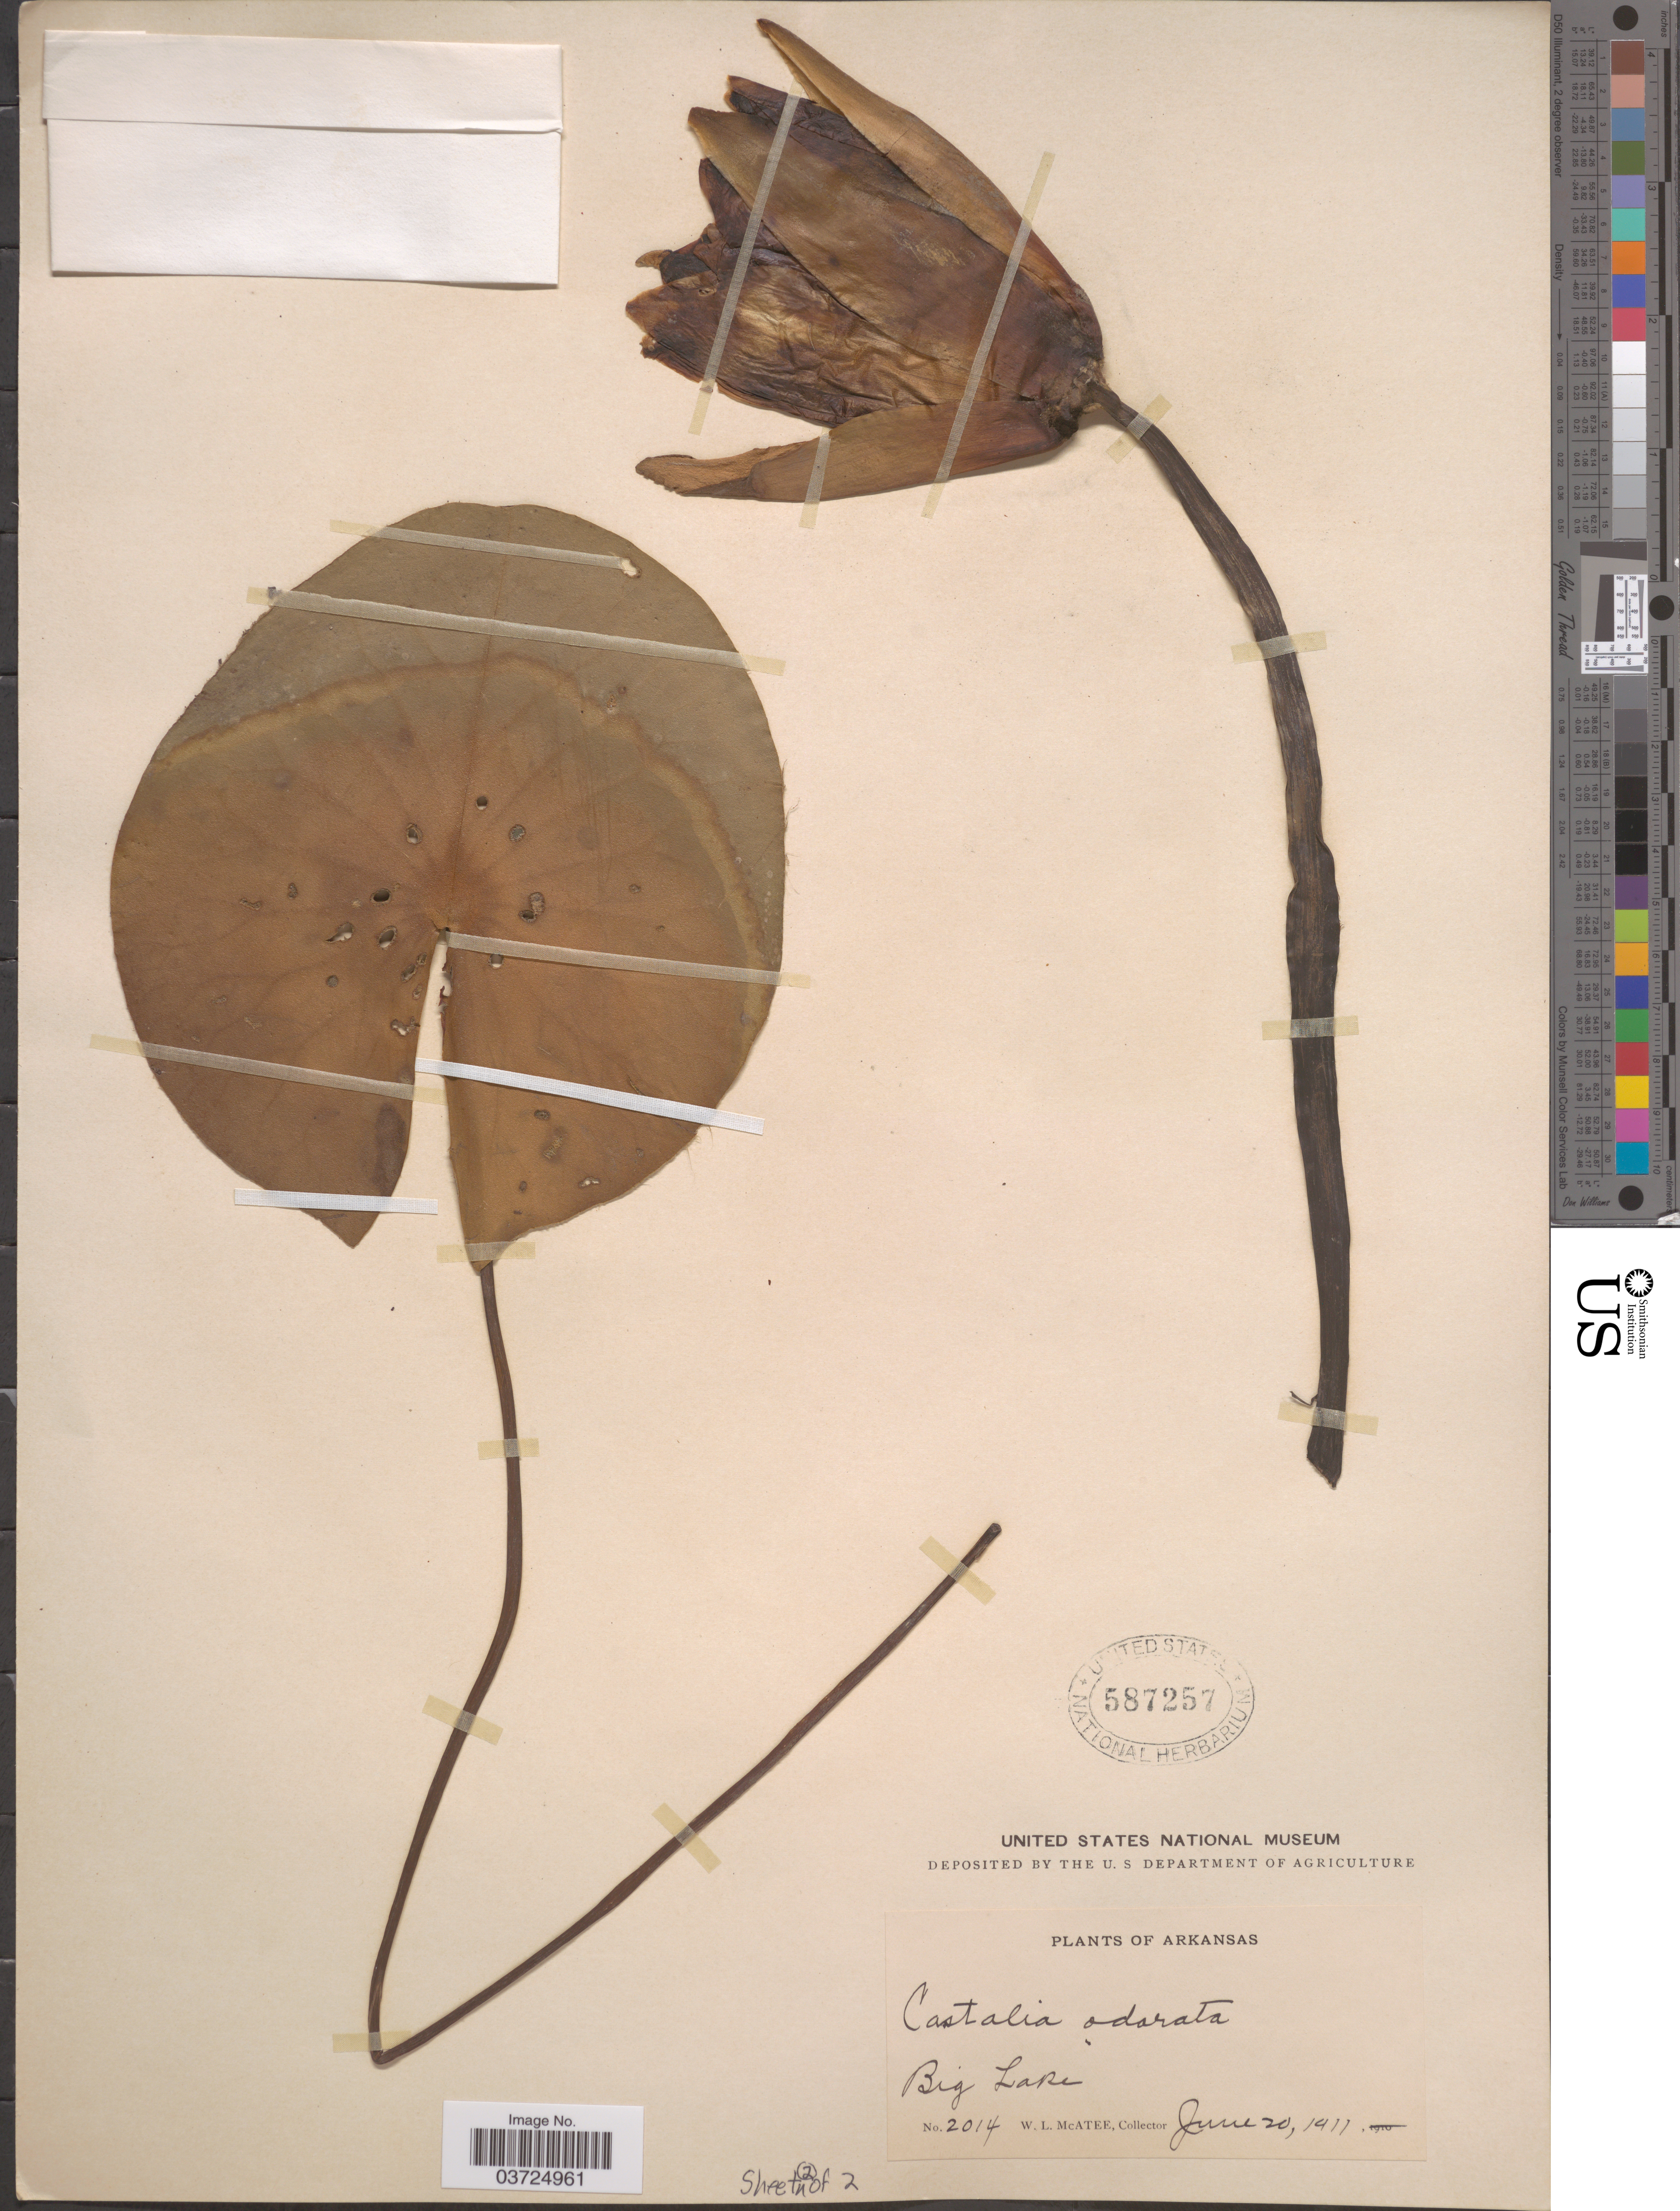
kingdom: Plantae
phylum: Tracheophyta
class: Magnoliopsida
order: Nymphaeales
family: Nymphaeaceae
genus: Nymphaea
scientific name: Nymphaea odorata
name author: Aiton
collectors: W. McAtee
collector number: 2014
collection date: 1911-06-20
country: United States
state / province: Arkansas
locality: Big Lake.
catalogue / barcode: US 587257